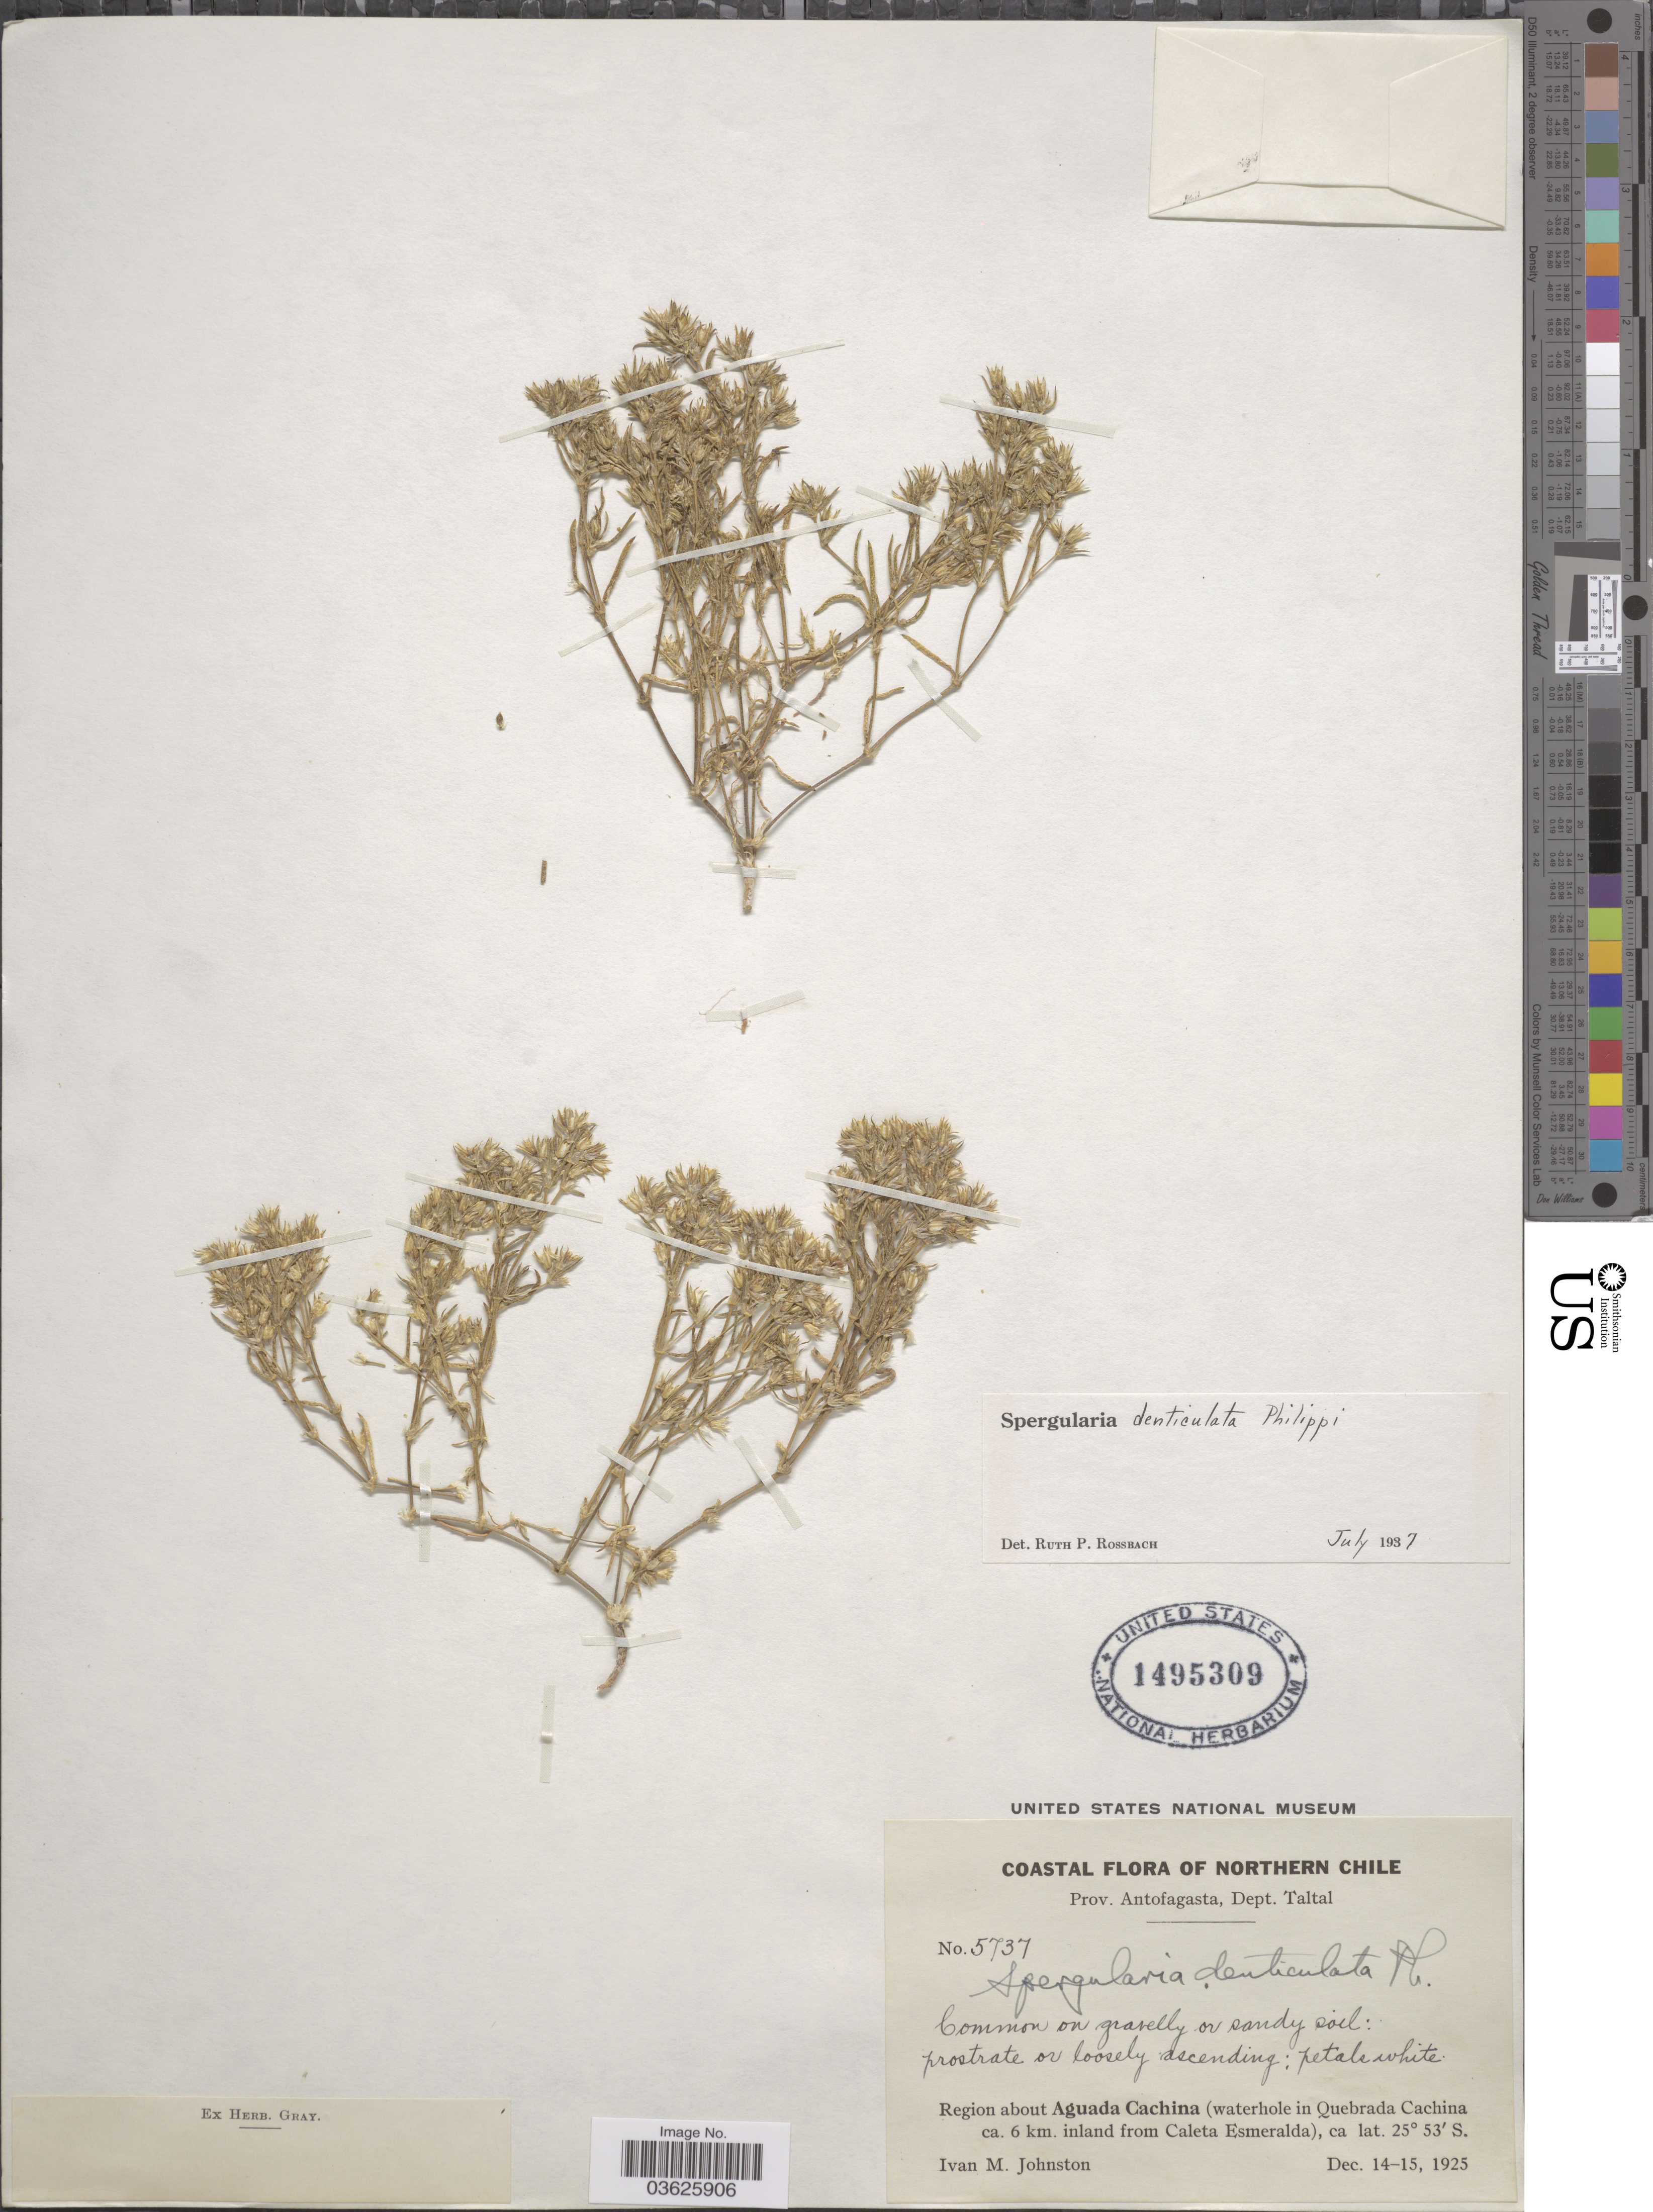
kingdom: Plantae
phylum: Tracheophyta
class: Magnoliopsida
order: Caryophyllales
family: Caryophyllaceae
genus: Spergularia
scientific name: Spergularia denticulata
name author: Phil.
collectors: I.M. Johnston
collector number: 5737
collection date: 1925-12-14/1925-12-15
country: Chile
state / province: Antofagasta (II)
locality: Northern Chile. Prov. Antofagasta, Dept. Taltal. Region about Aguada Cachina (waterhole in Quebrada Cachina ca. 6 km. inland from Caleta Esmeralda).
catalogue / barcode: US 1495309